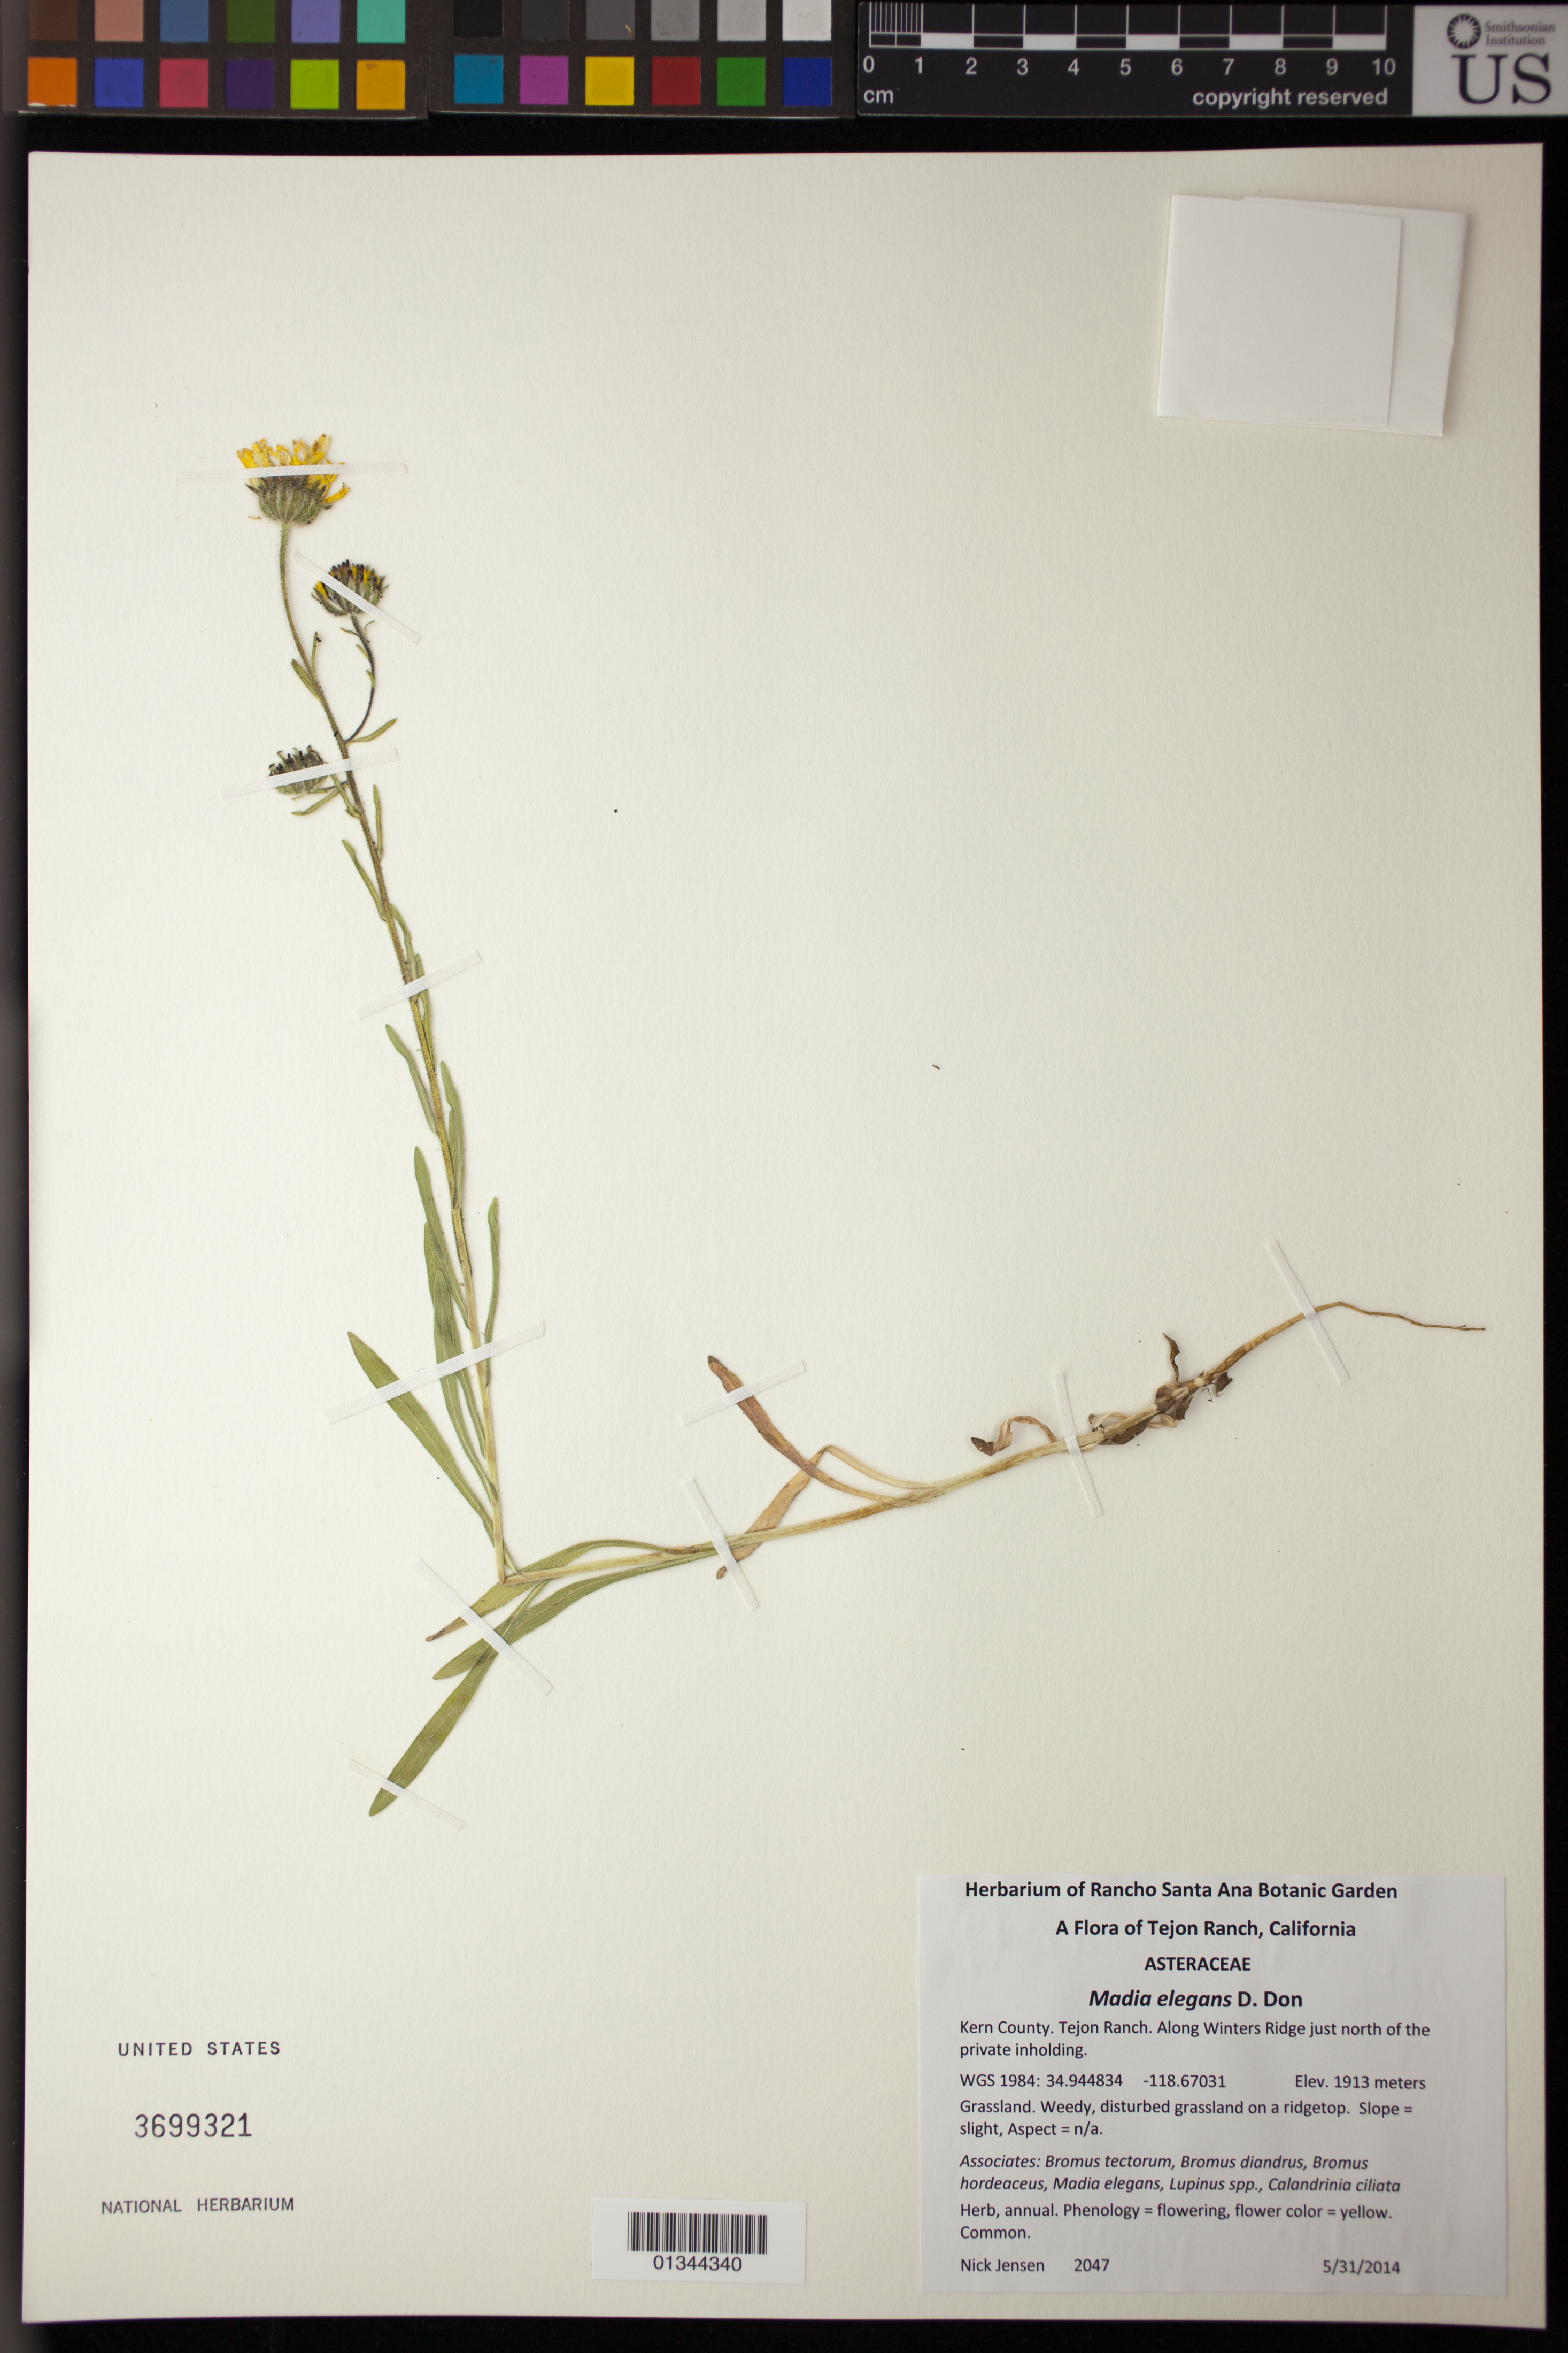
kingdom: Plantae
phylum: Tracheophyta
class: Magnoliopsida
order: Asterales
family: Asteraceae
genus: Madia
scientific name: Madia elegans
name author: D. Don ex Lindl.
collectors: N. Jensen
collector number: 2047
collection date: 2014-05-31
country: United States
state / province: California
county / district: Kern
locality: Tejon Ranch, Along Winters Ridge just north of the private inholding.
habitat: Grassland. Weedy, disturbed grassland on a ridgetop. Slope=slight, Aspect=n/a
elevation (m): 1913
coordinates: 34.944834, -118.67031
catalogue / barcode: US 3699321